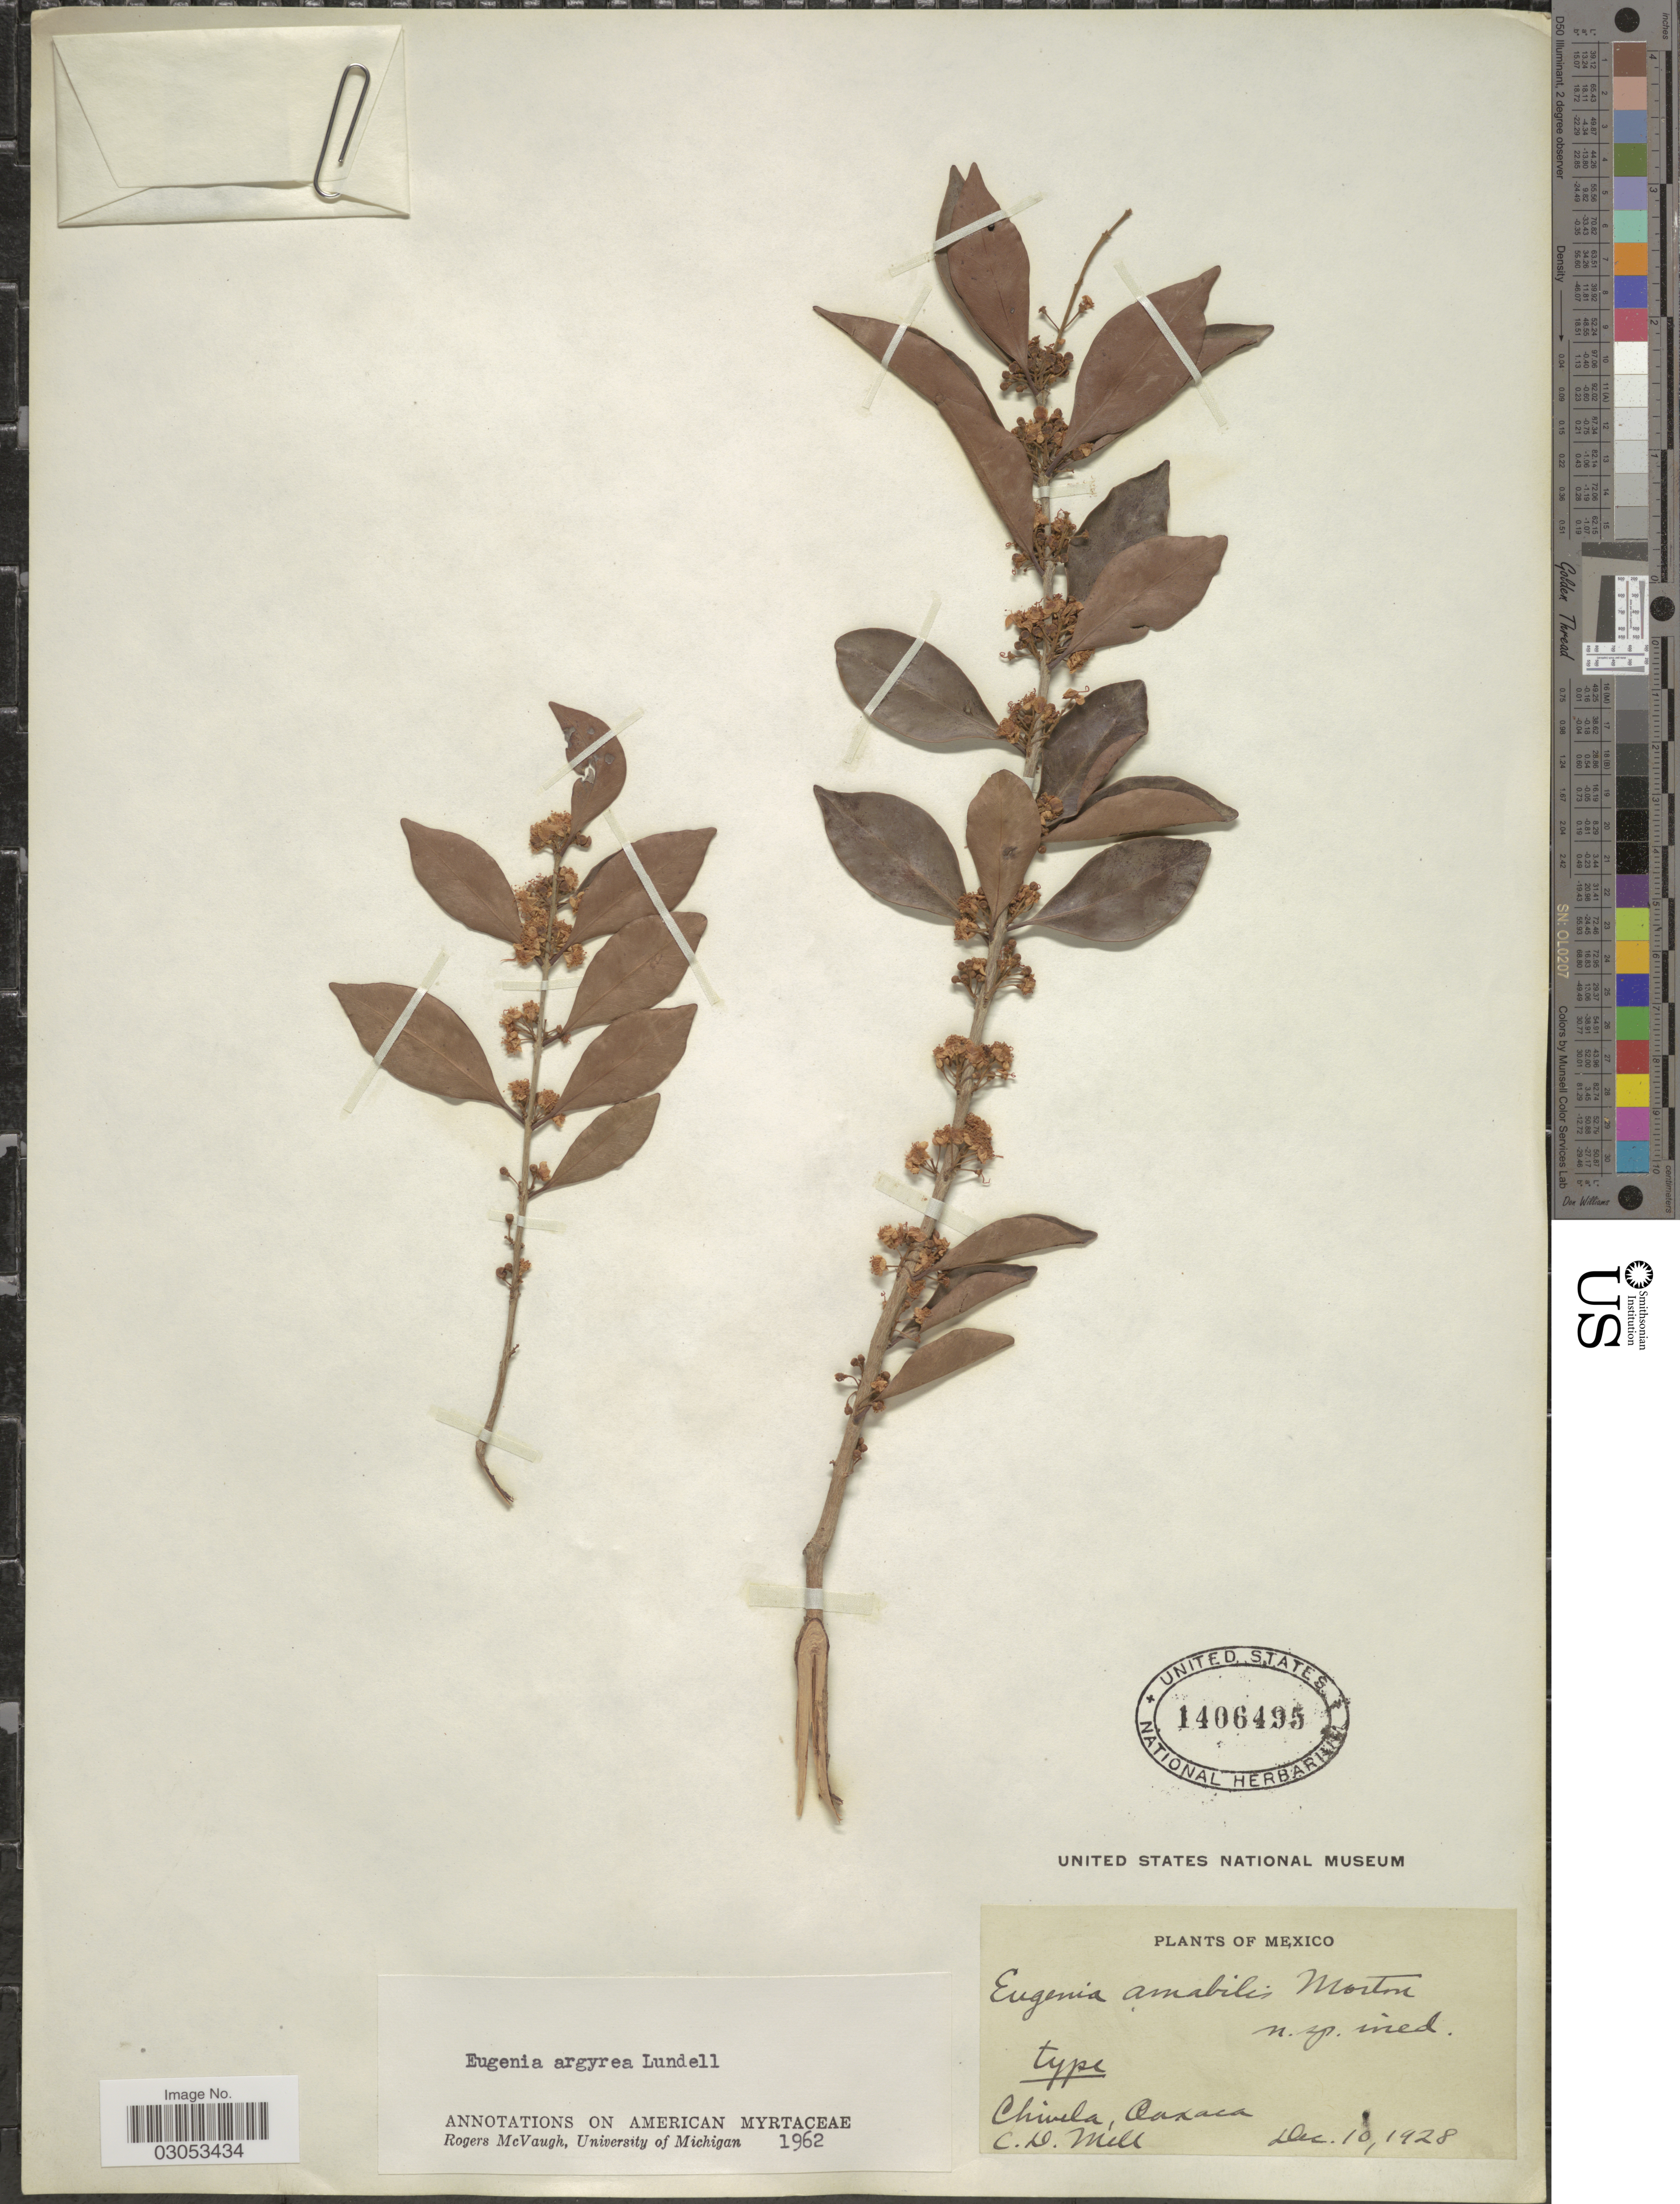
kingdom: Plantae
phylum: Tracheophyta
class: Magnoliopsida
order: Myrtales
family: Myrtaceae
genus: Eugenia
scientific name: Eugenia argyrea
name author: Lundell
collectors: C. D. Mell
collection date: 1928-12-10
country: Mexico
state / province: Oaxaca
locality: Chivela, Oaxaca.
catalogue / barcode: US 1406495